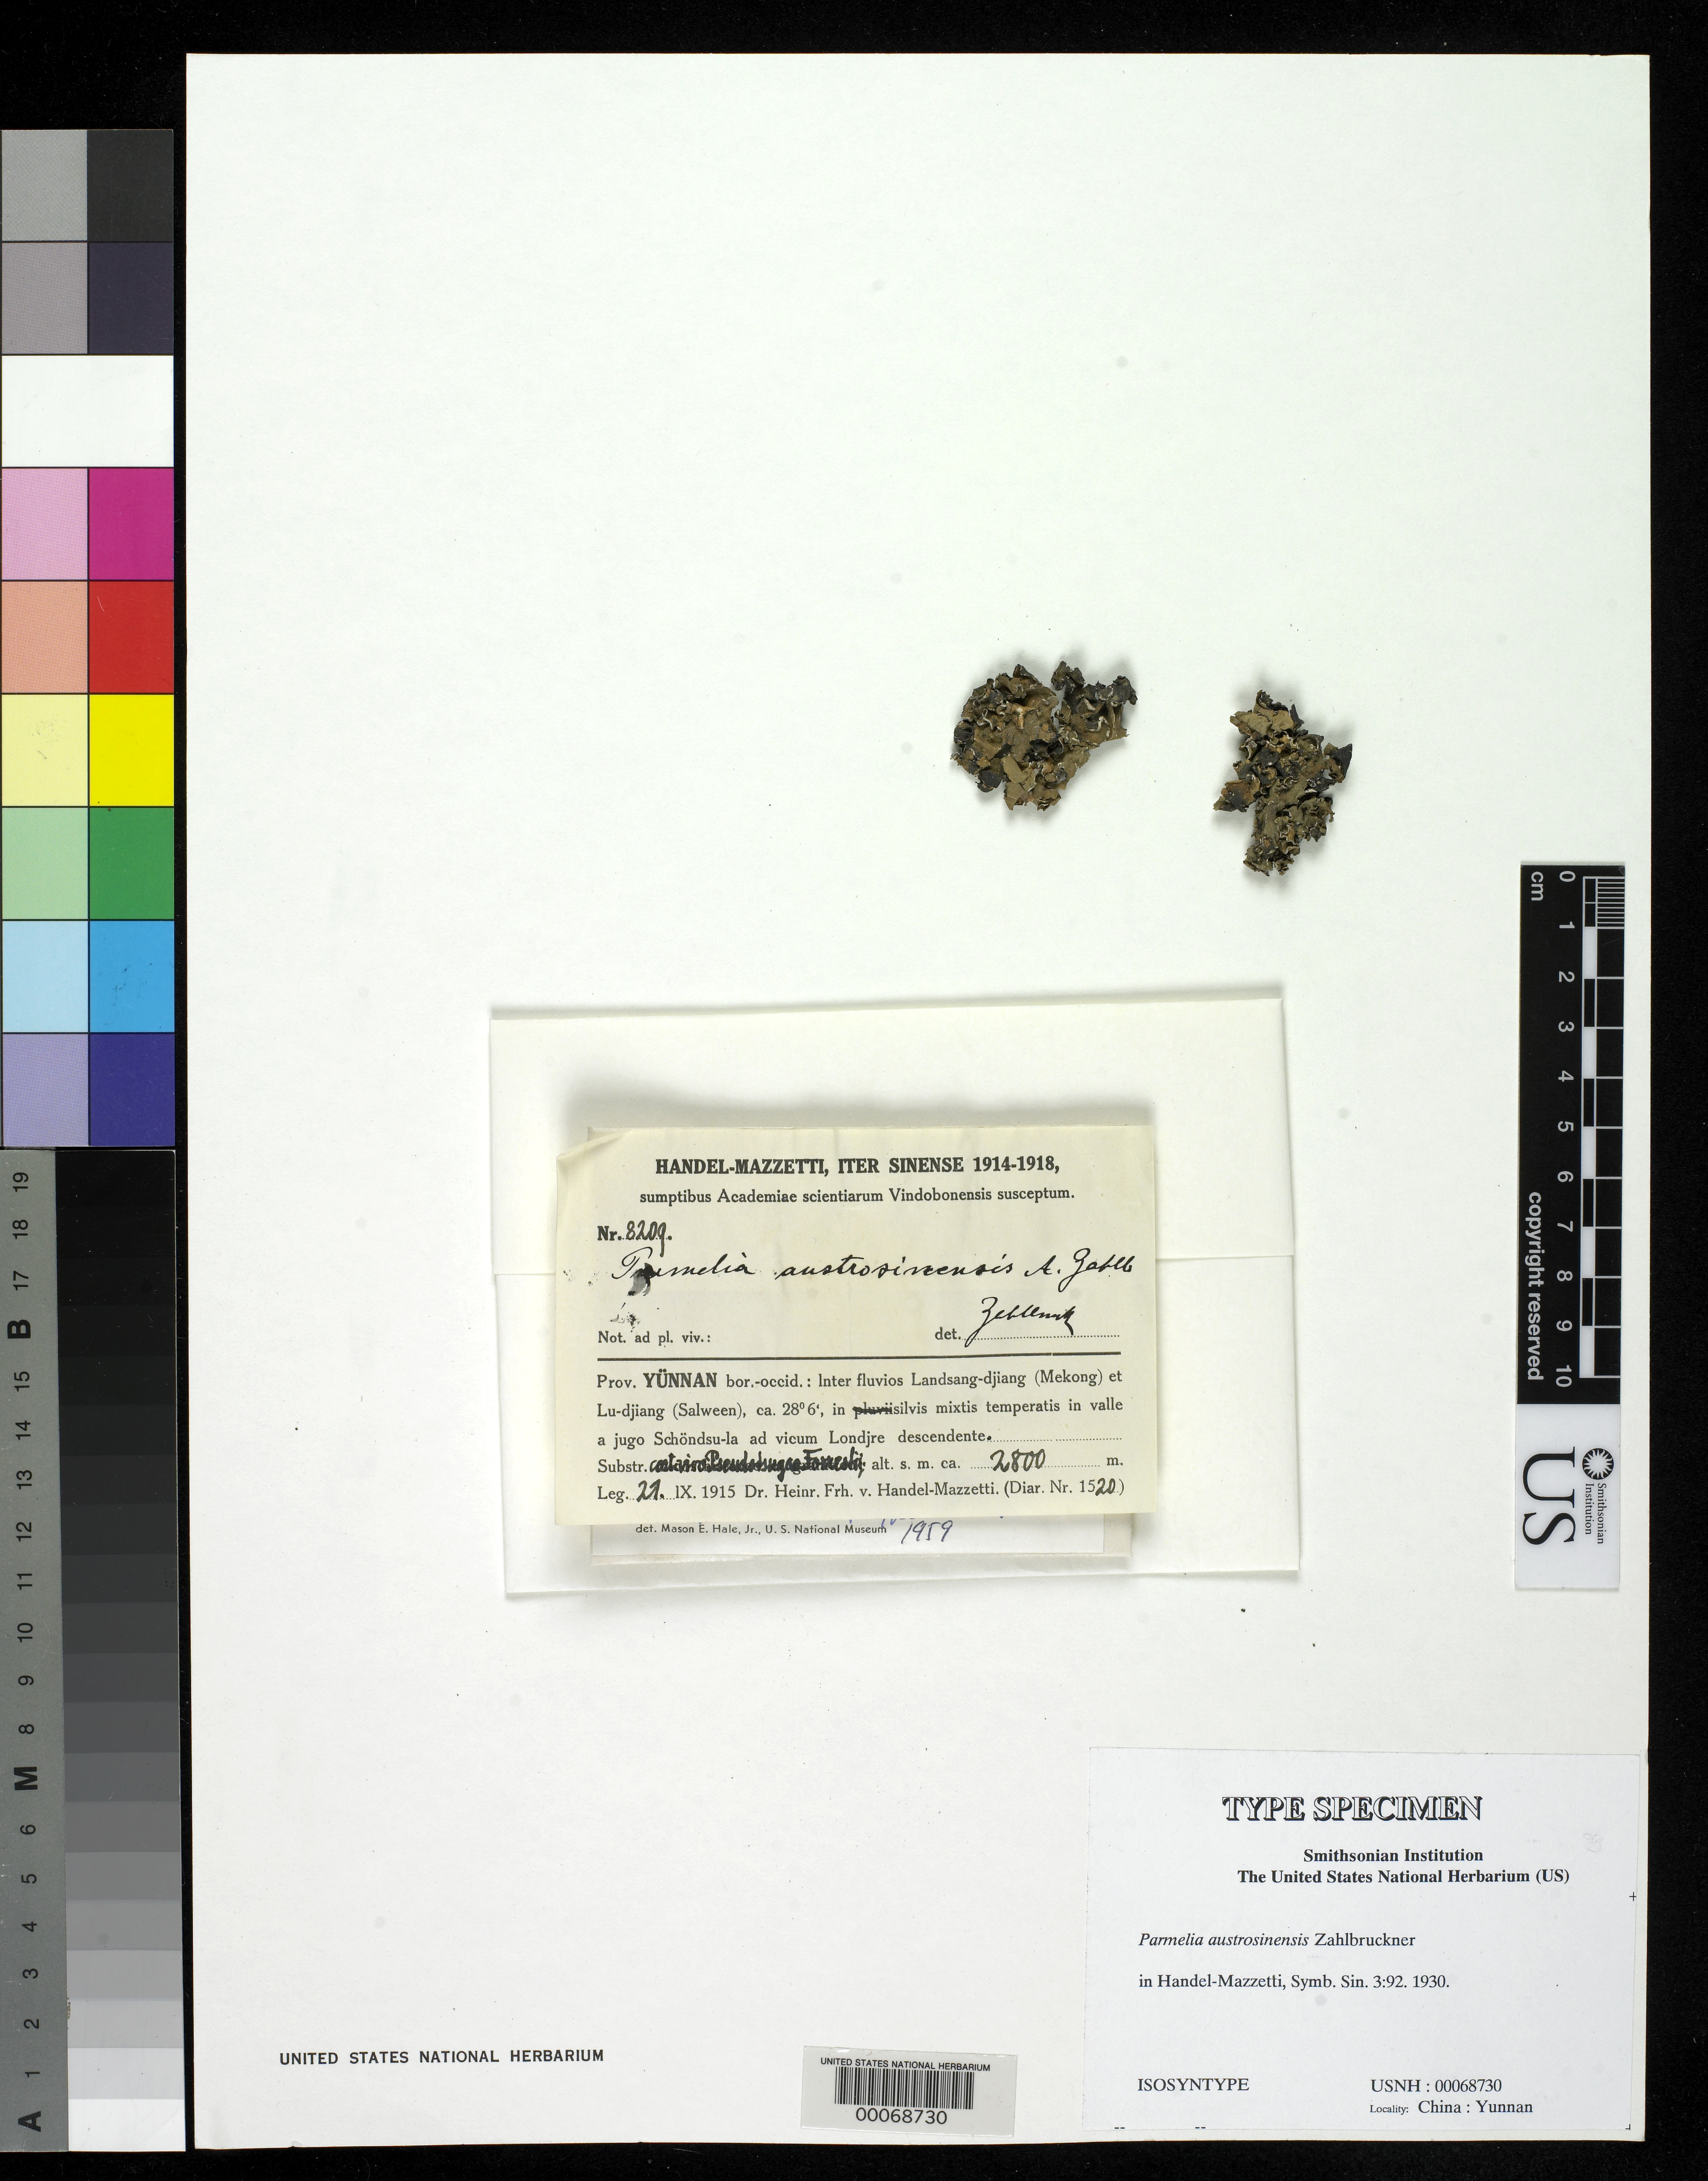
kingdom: Fungi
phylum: Ascomycota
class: Lecanoromycetes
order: Lecanorales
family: Parmeliaceae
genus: Parmelia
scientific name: Parmelia austrosinensis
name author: Zahlbr. in Hand.-Mazz.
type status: Isosyntype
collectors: H. Handel-Mazzetti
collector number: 8209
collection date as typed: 21 Sep 1915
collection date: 1915-09-21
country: China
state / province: Yunnan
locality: Inter fluvios Landsang-djiang (Mekong) et Lu-djiang (Salween). [Between Landsang-djiang (Mekong) et Lu-djiang (Salween) Rivers.]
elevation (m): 2800